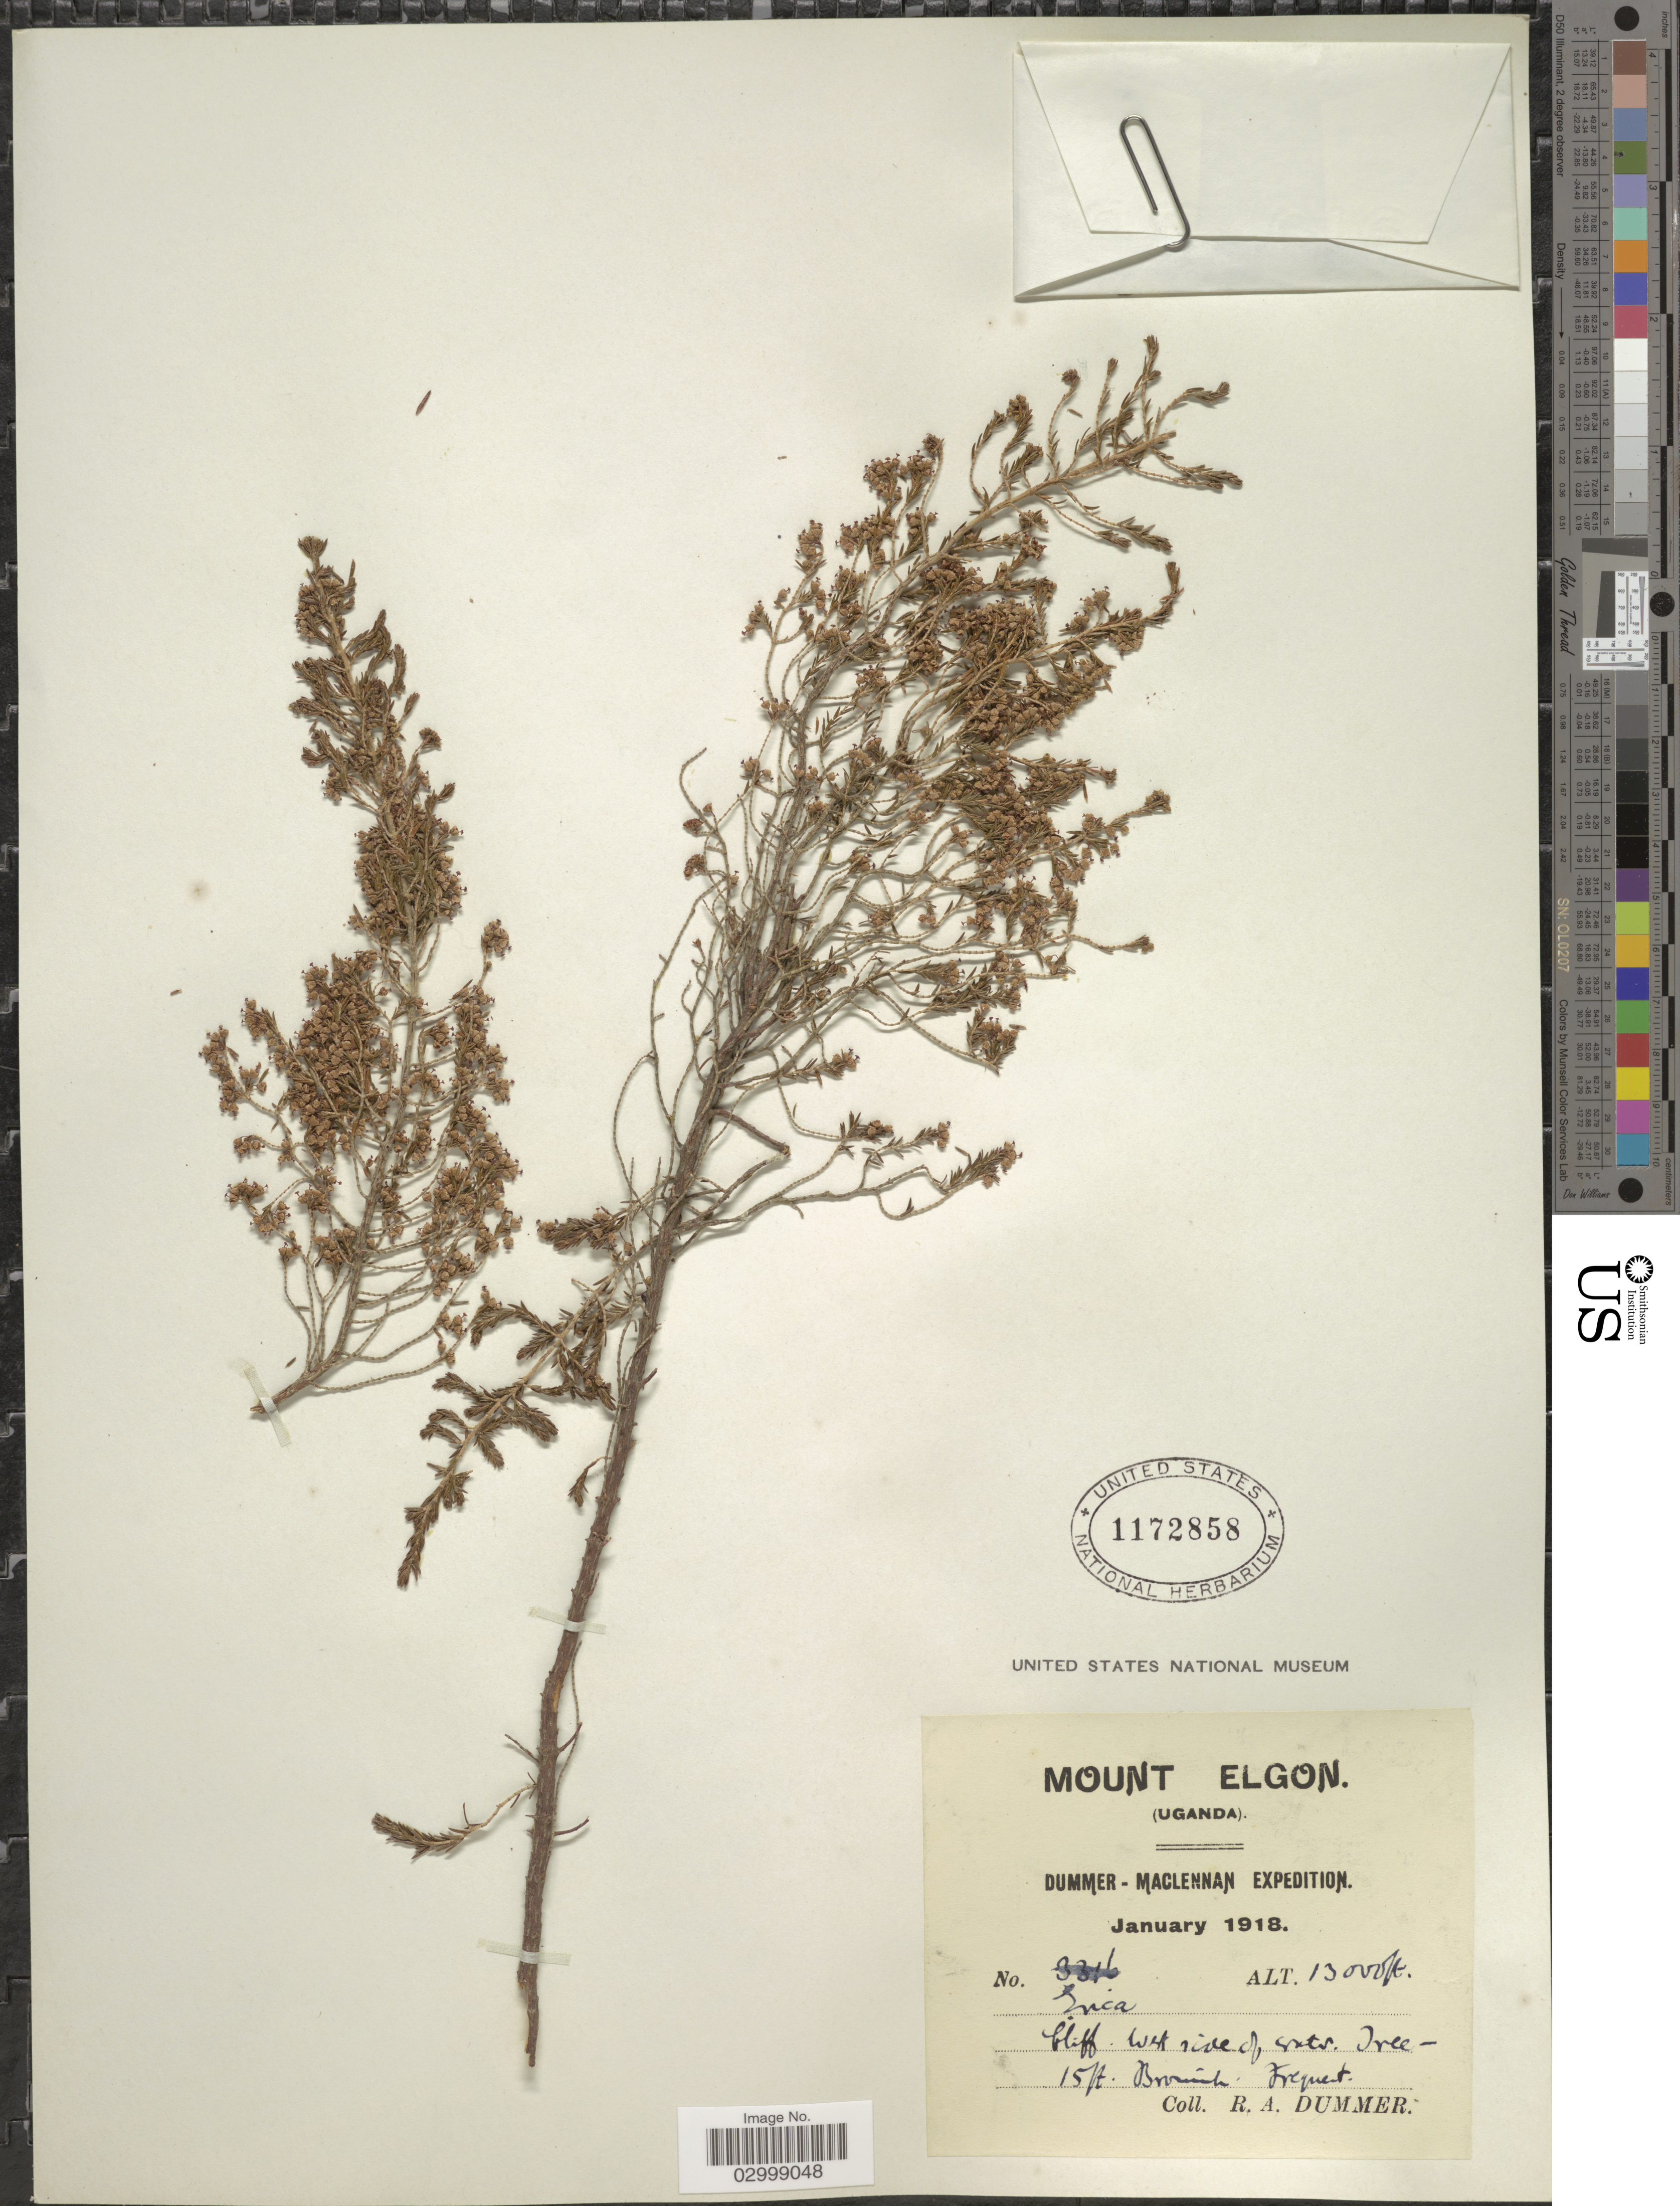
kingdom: Plantae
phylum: Tracheophyta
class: Magnoliopsida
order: Ericales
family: Ericaceae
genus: Erica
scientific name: Erica sp.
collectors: R. Dümmer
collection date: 1918-01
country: Uganda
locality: Mount Elgon, Cliff west side of crater.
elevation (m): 3962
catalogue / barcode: US 1172858